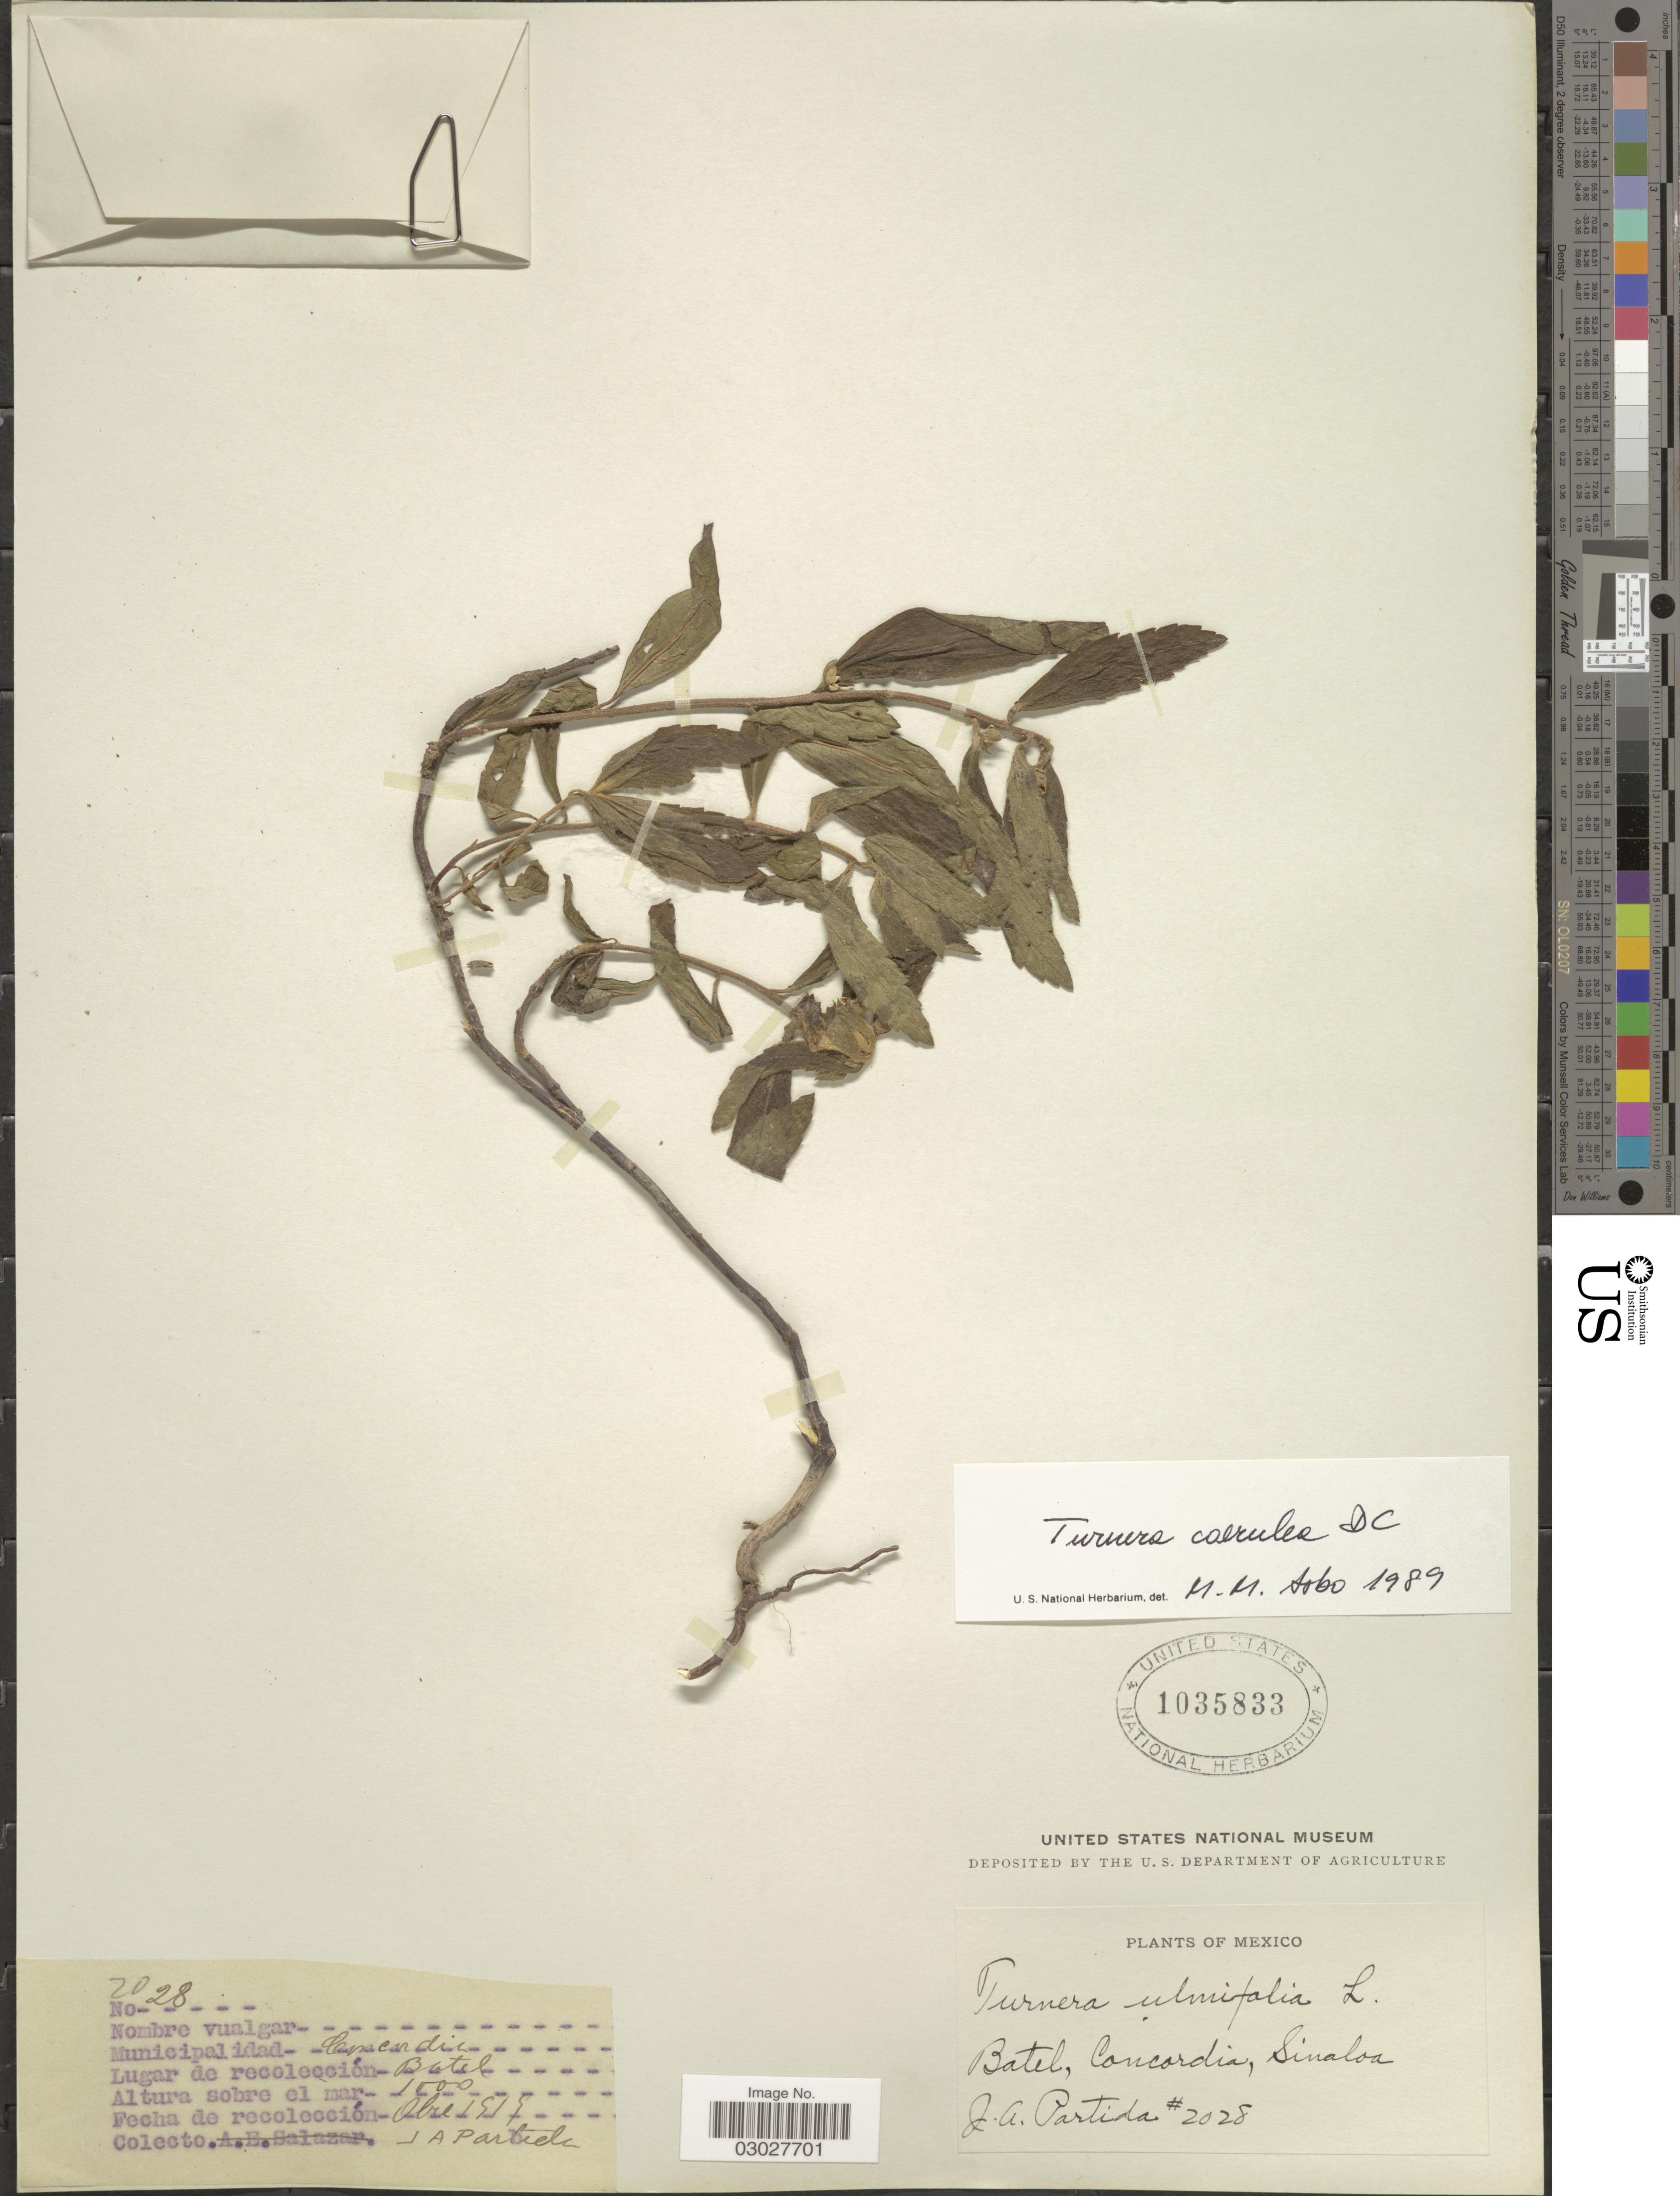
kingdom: Plantae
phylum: Tracheophyta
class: Magnoliopsida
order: Malpighiales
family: Turneraceae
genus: Turnera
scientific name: Turnera caerulea var. caerulea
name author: Moc. & Sessé ex DC.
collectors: J. Partida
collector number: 2028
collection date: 1919-10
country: Mexico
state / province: Sinaloa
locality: Batel, Municipalidad Concordia.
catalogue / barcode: US 1035833